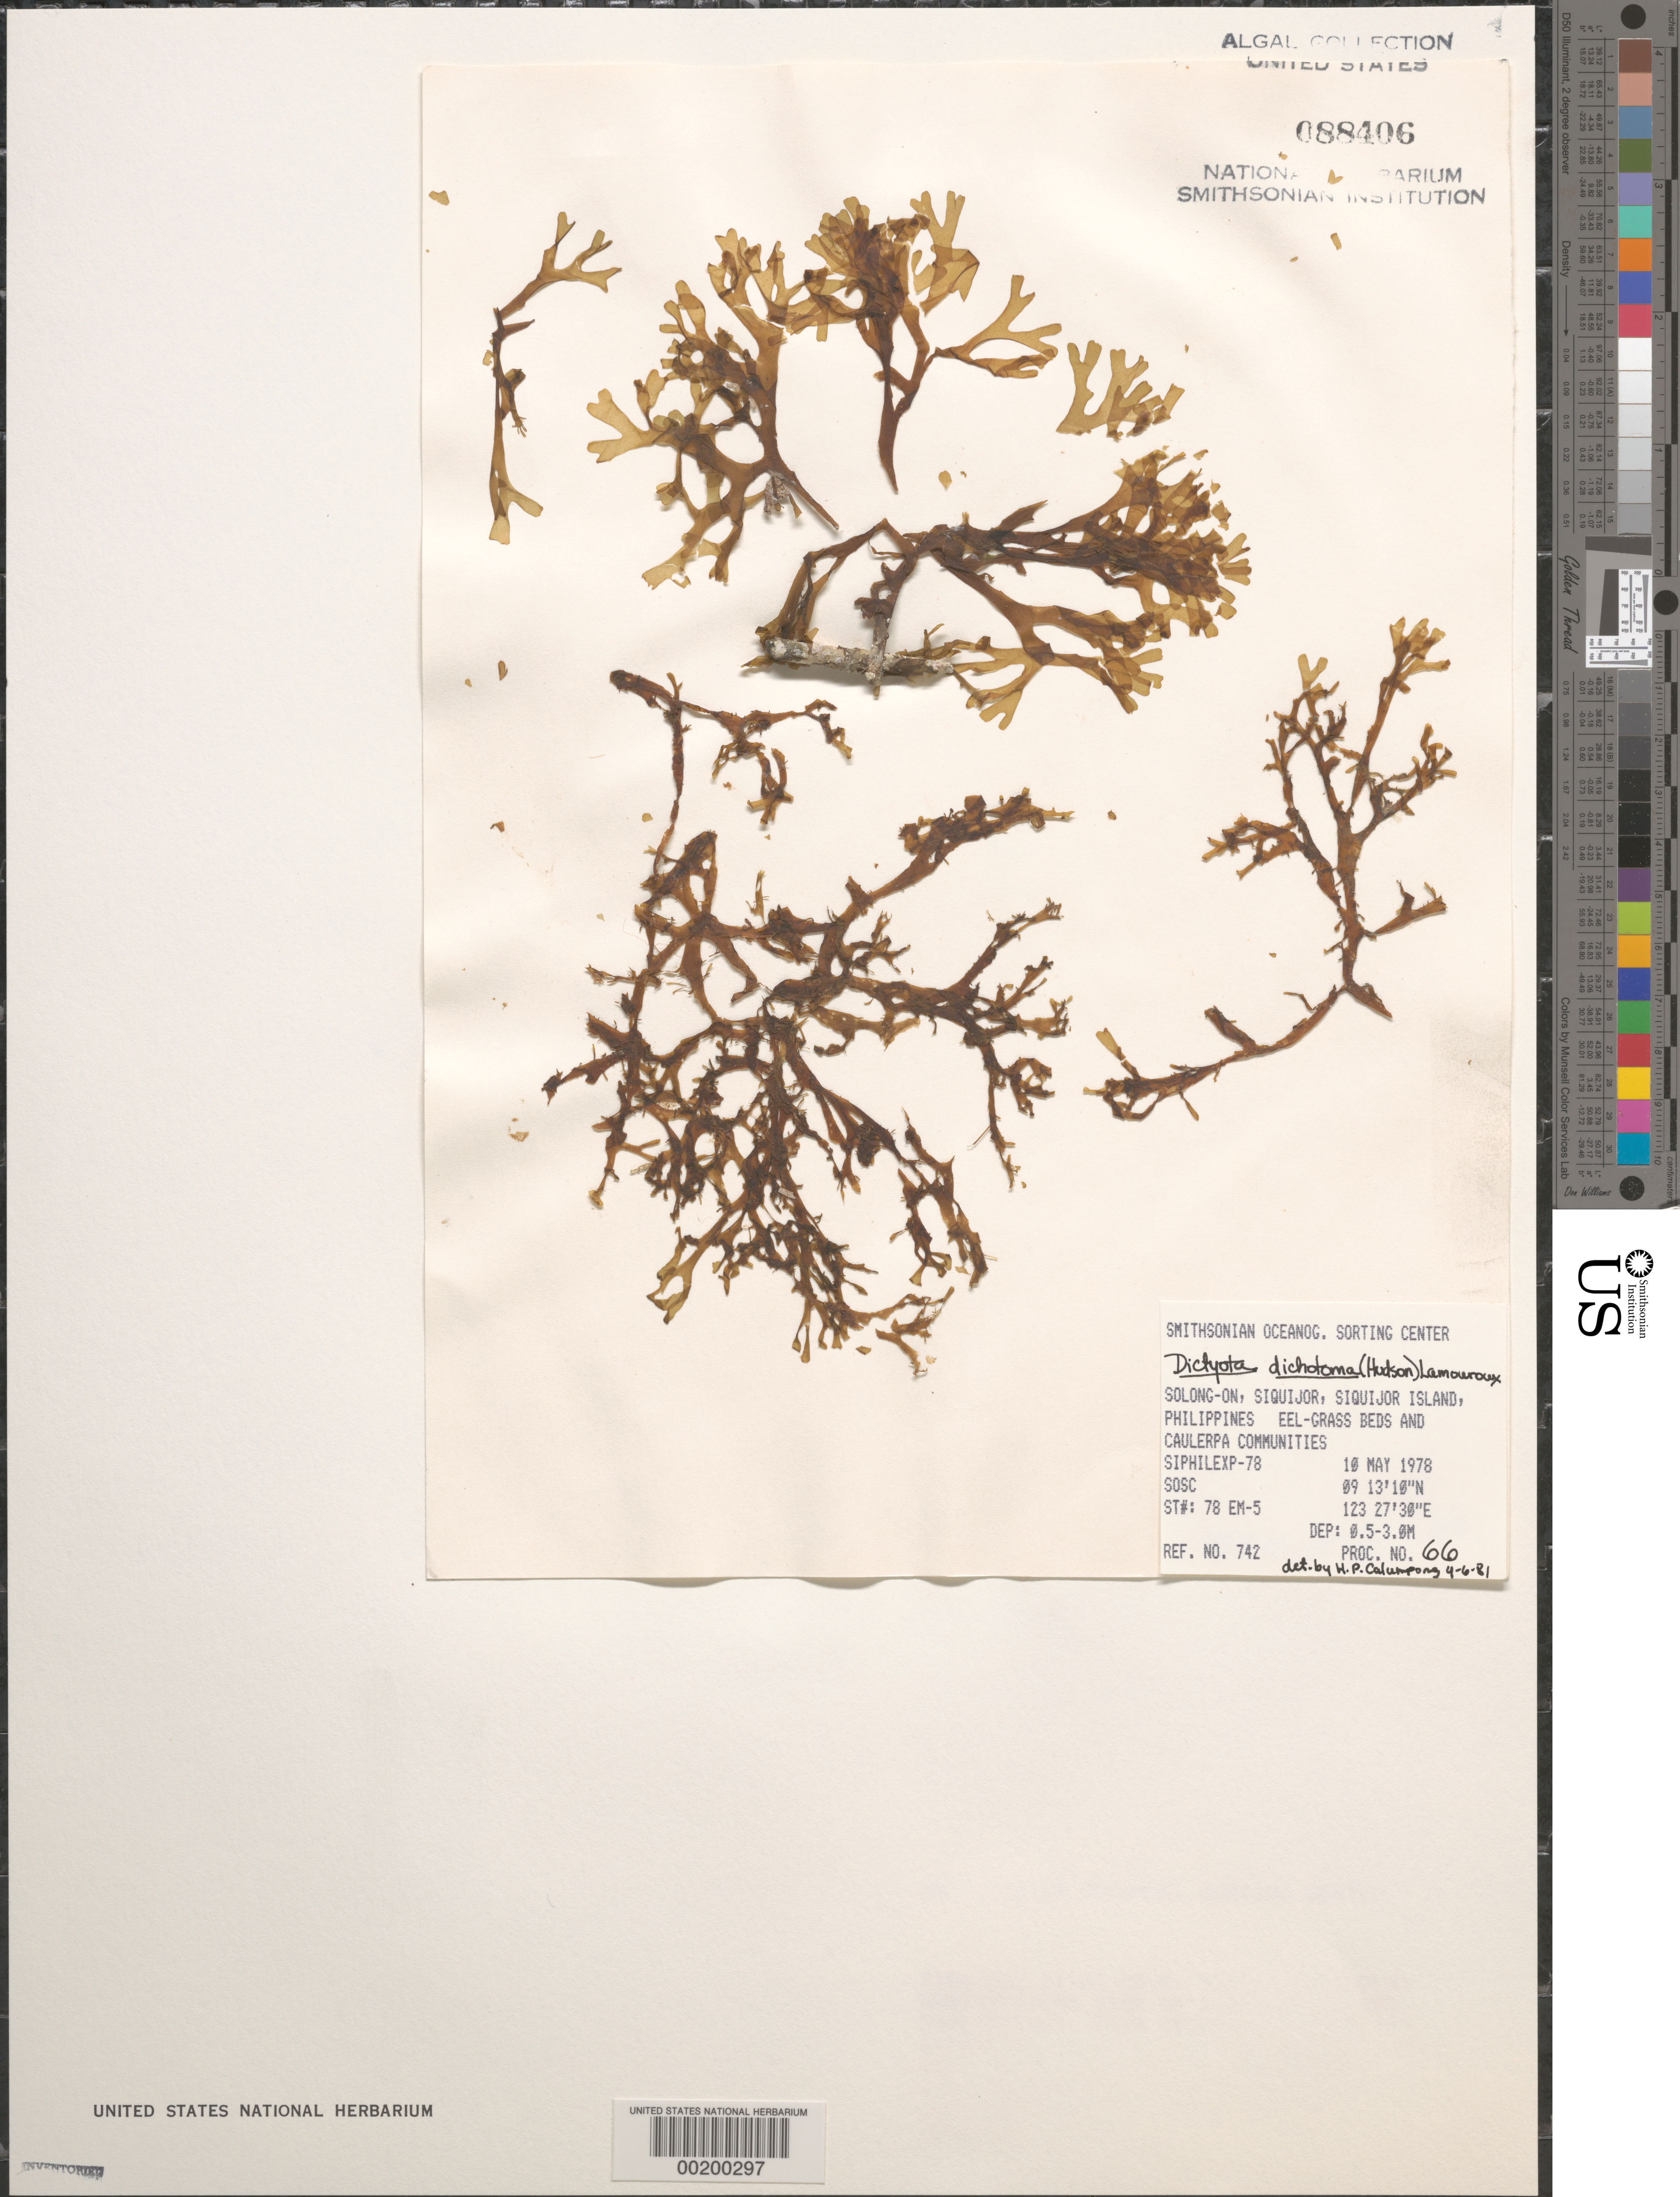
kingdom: Chromista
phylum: Ochrophyta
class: Phaeophyceae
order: Dictyotales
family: Dictyotaceae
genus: Dictyota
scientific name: Dictyota dichotoma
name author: (Huds.) J.V.Lamouroux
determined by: Calumpong, H. P.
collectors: SOSC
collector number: Station 78 Em-5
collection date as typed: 10 May 1978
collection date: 1978-05-10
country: Philippines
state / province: Central Visayas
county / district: Siquijor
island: Siquijor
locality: Solong-on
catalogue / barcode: US 88406